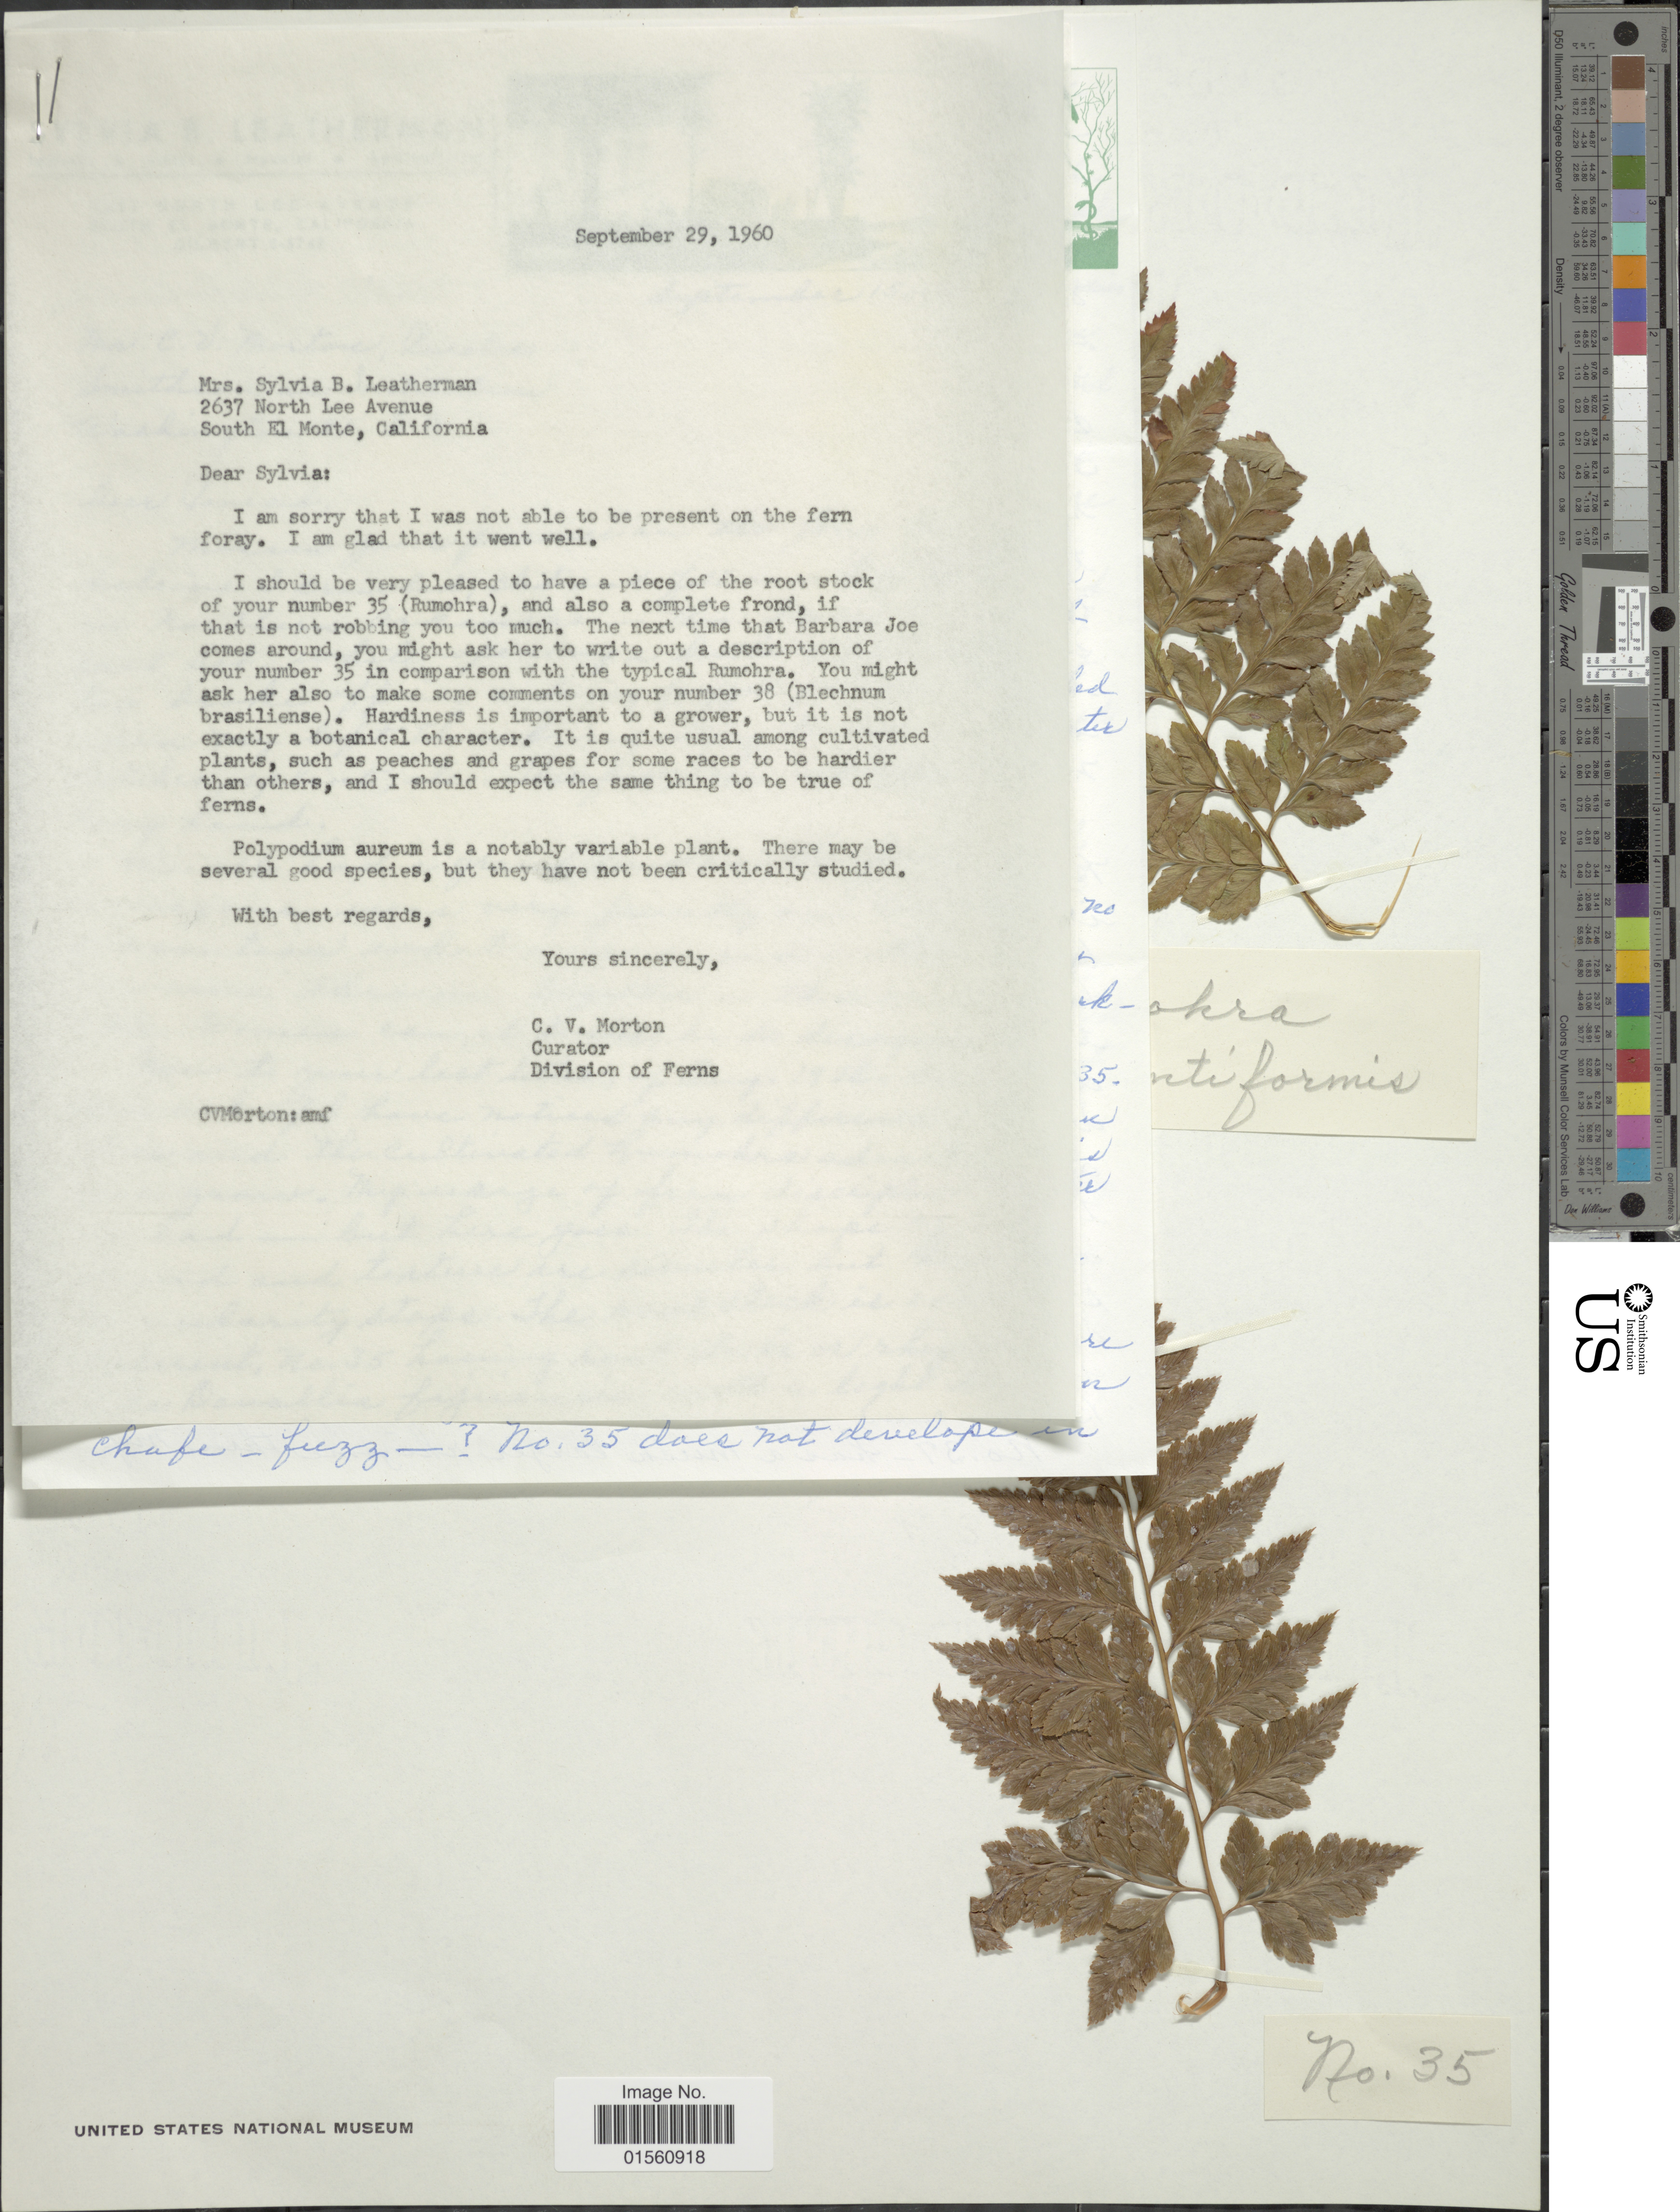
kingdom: Plantae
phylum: Tracheophyta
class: Polypodiopsida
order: Polypodiales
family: Dryopteridaceae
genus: Rumohra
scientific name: Rumohra adiantiformis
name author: (G. Forst.) Ching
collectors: S. Leatherman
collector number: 35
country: United States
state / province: California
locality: North Lee Avenue, South El Monte, California